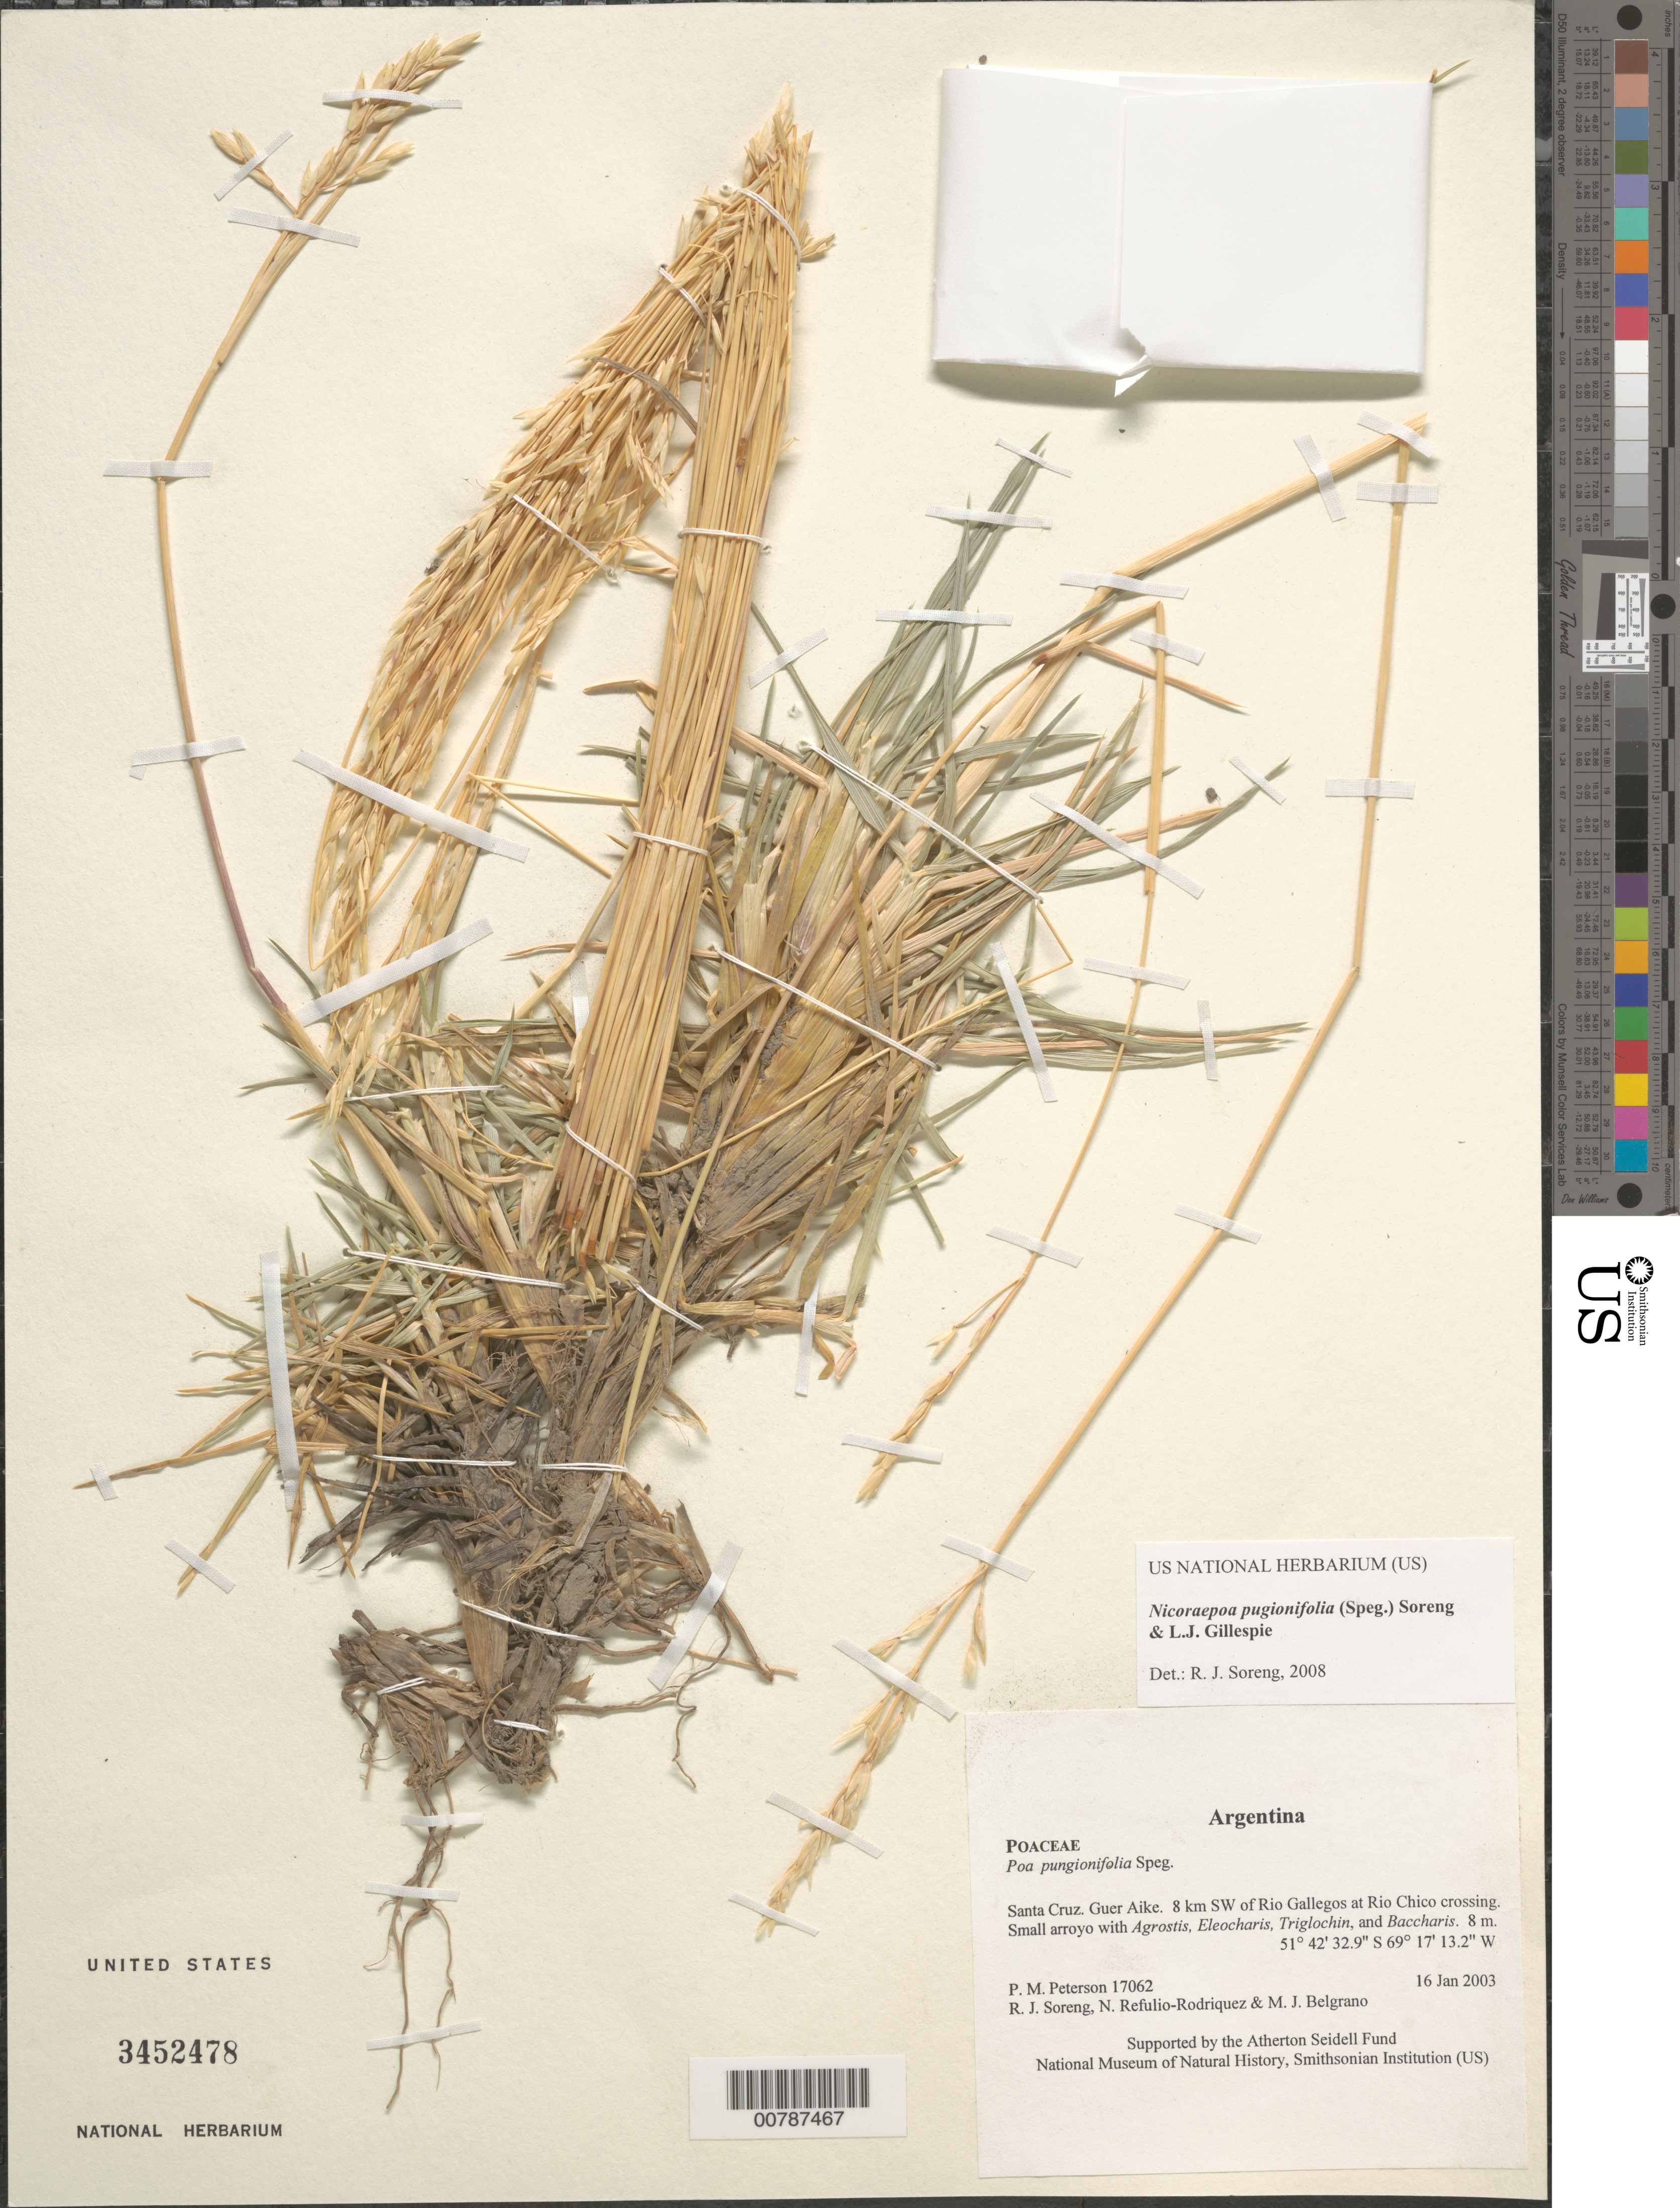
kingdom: Plantae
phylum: Tracheophyta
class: Liliopsida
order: Poales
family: Poaceae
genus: Nicoraepoa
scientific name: Nicoraepoa pugionifolia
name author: (Speg.) Soreng & L.J. Gillespie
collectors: P. M. Peterson, R. J. Soreng, N. Refulio-Rodríguez & M. Belgrano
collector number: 17062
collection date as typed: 16 Jan 2003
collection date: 2003-01-16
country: Argentina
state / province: Santa Cruz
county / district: Guer Aike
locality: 8 km SW of Rio Gallegos at Rio Chico crossing. Small arroyo with Agrostis, Eleocharis, Triglochin, and Baccharis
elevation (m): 8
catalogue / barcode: US 3452478